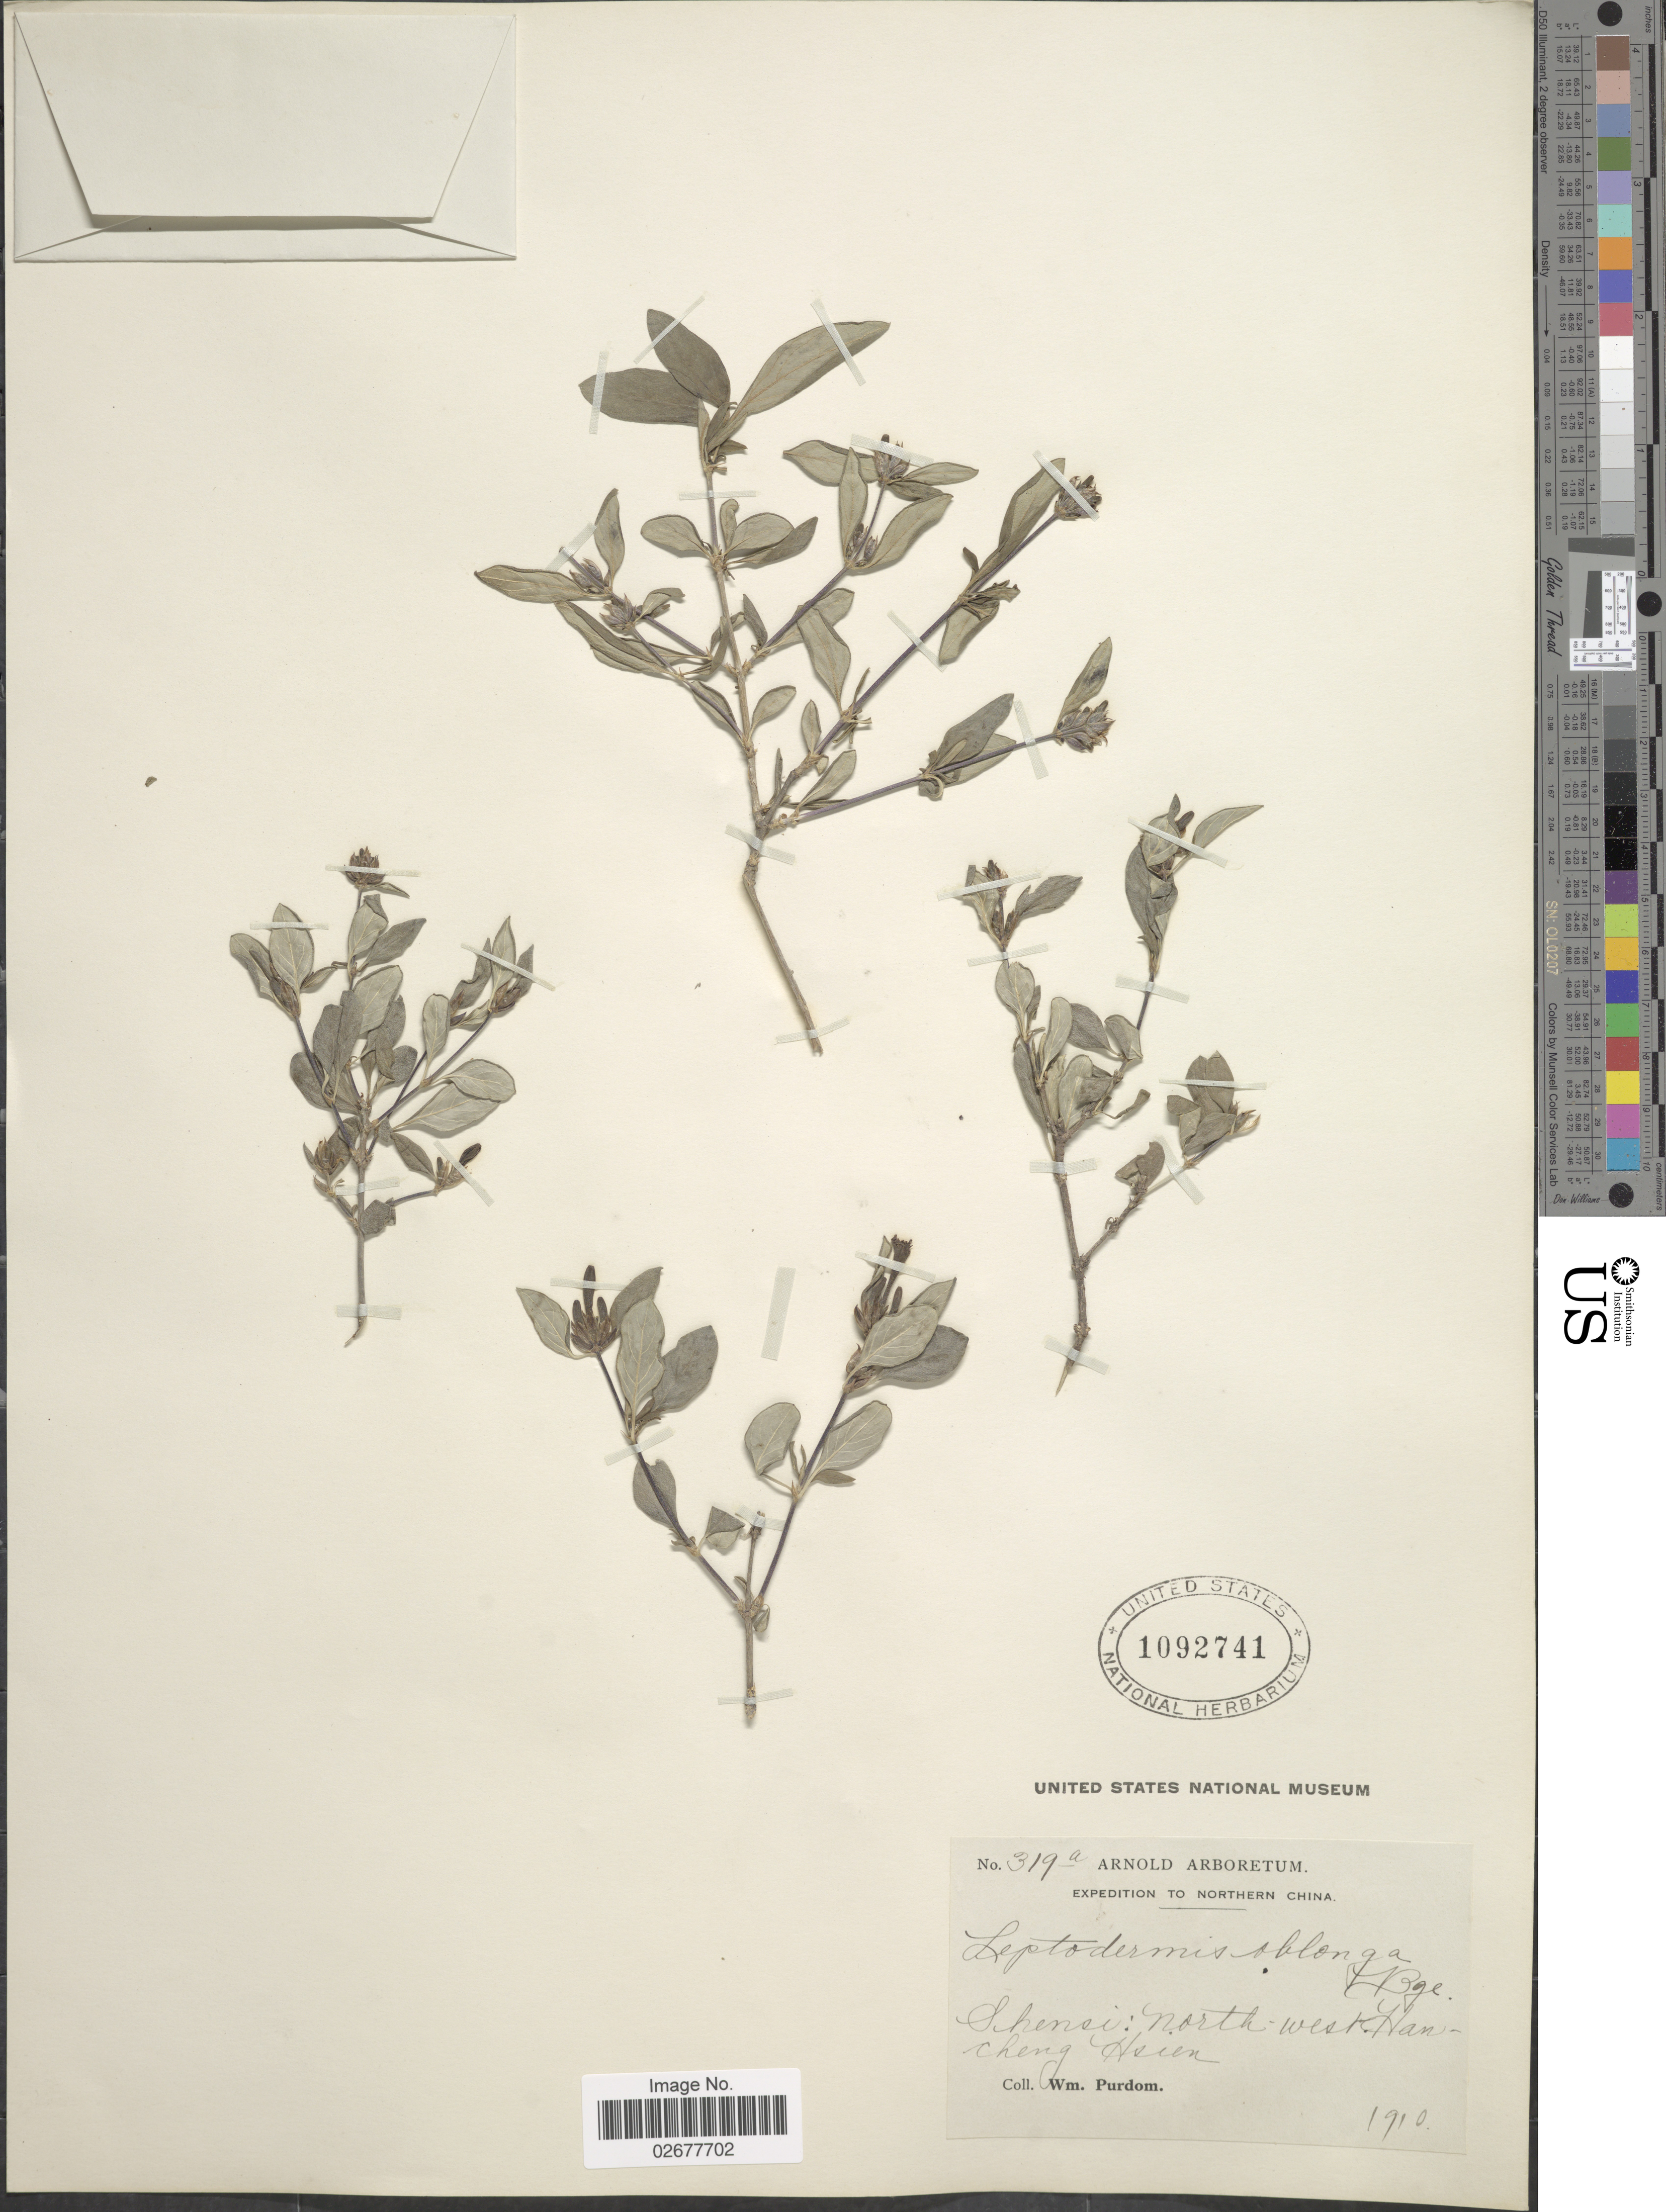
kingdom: Plantae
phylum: Tracheophyta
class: Magnoliopsida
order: Gentianales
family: Rubiaceae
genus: Leptodermis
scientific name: Leptodermis oblonga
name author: Bunge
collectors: W. Purdom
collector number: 319a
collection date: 1910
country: China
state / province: Shaanxi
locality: Northern China. Shensi: North-west Hancheng Hsien.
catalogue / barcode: US 1092741